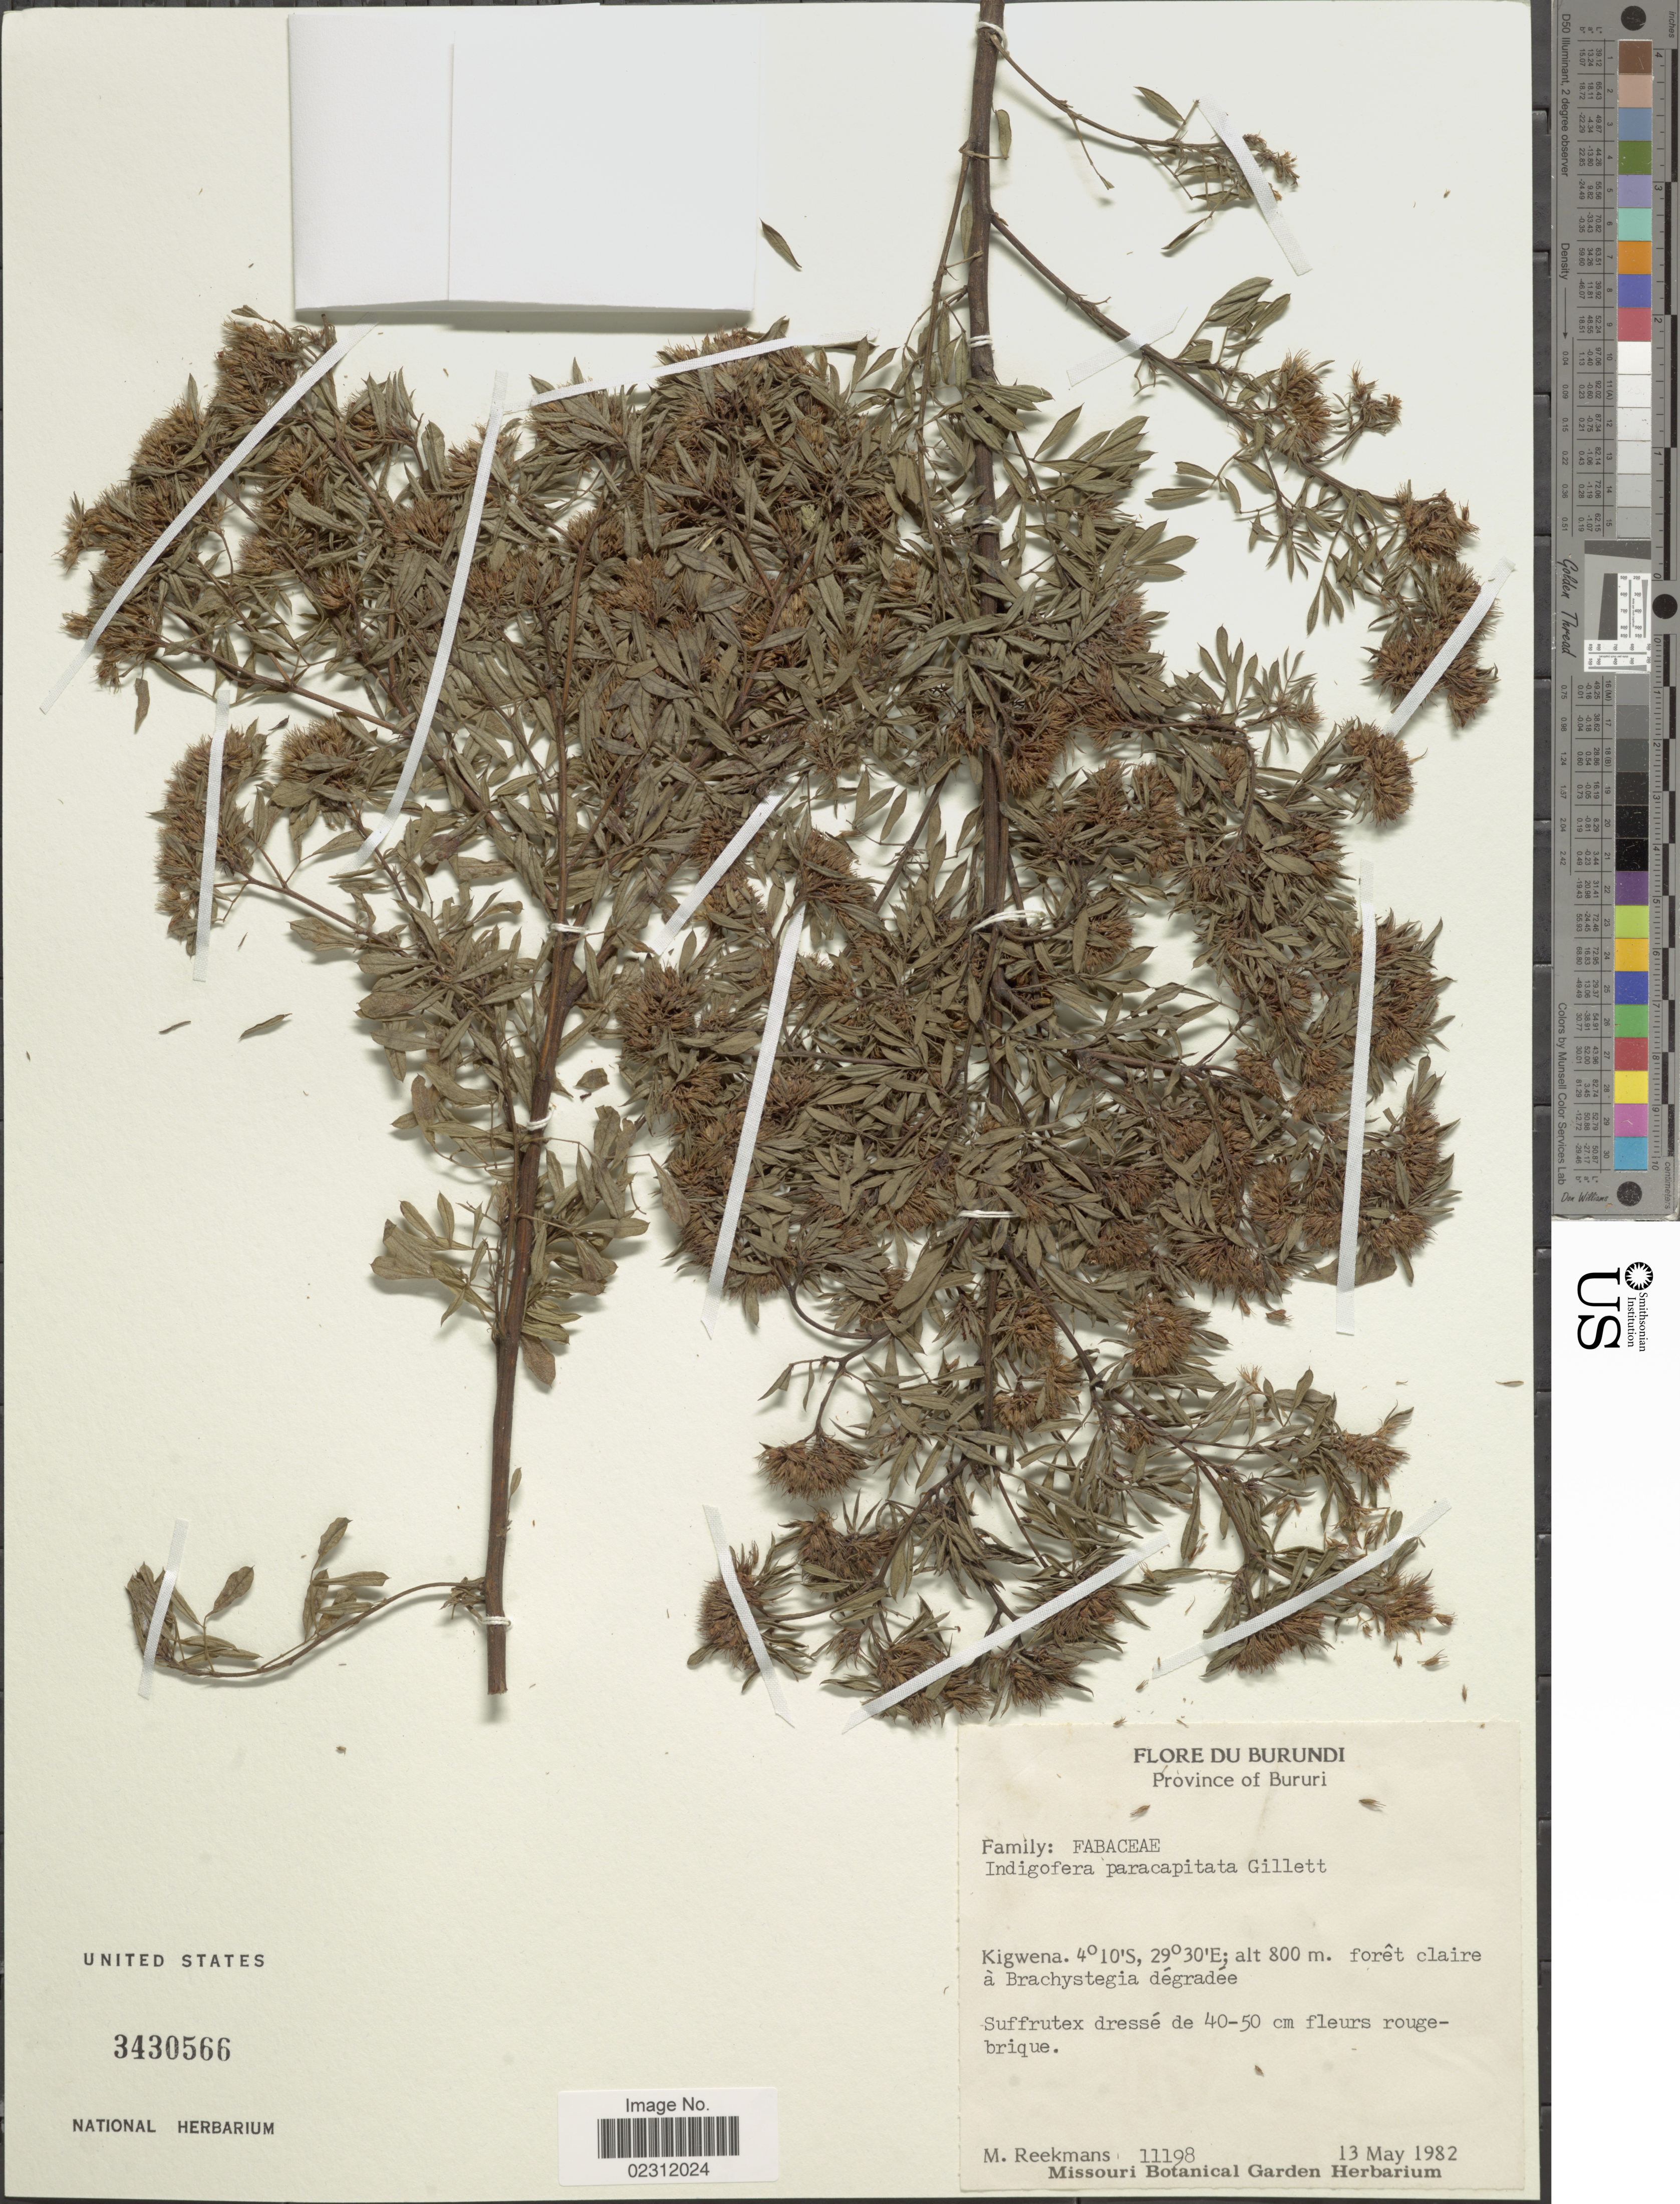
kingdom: Plantae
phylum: Tracheophyta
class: Magnoliopsida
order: Fabales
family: Fabaceae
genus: Indigofera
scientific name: Indigofera paracapitata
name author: J.B. Gillett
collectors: M. Reekmans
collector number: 11198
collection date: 1982-05-13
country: Burundi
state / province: Bururi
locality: Kigwena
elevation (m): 800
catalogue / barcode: US 3430566